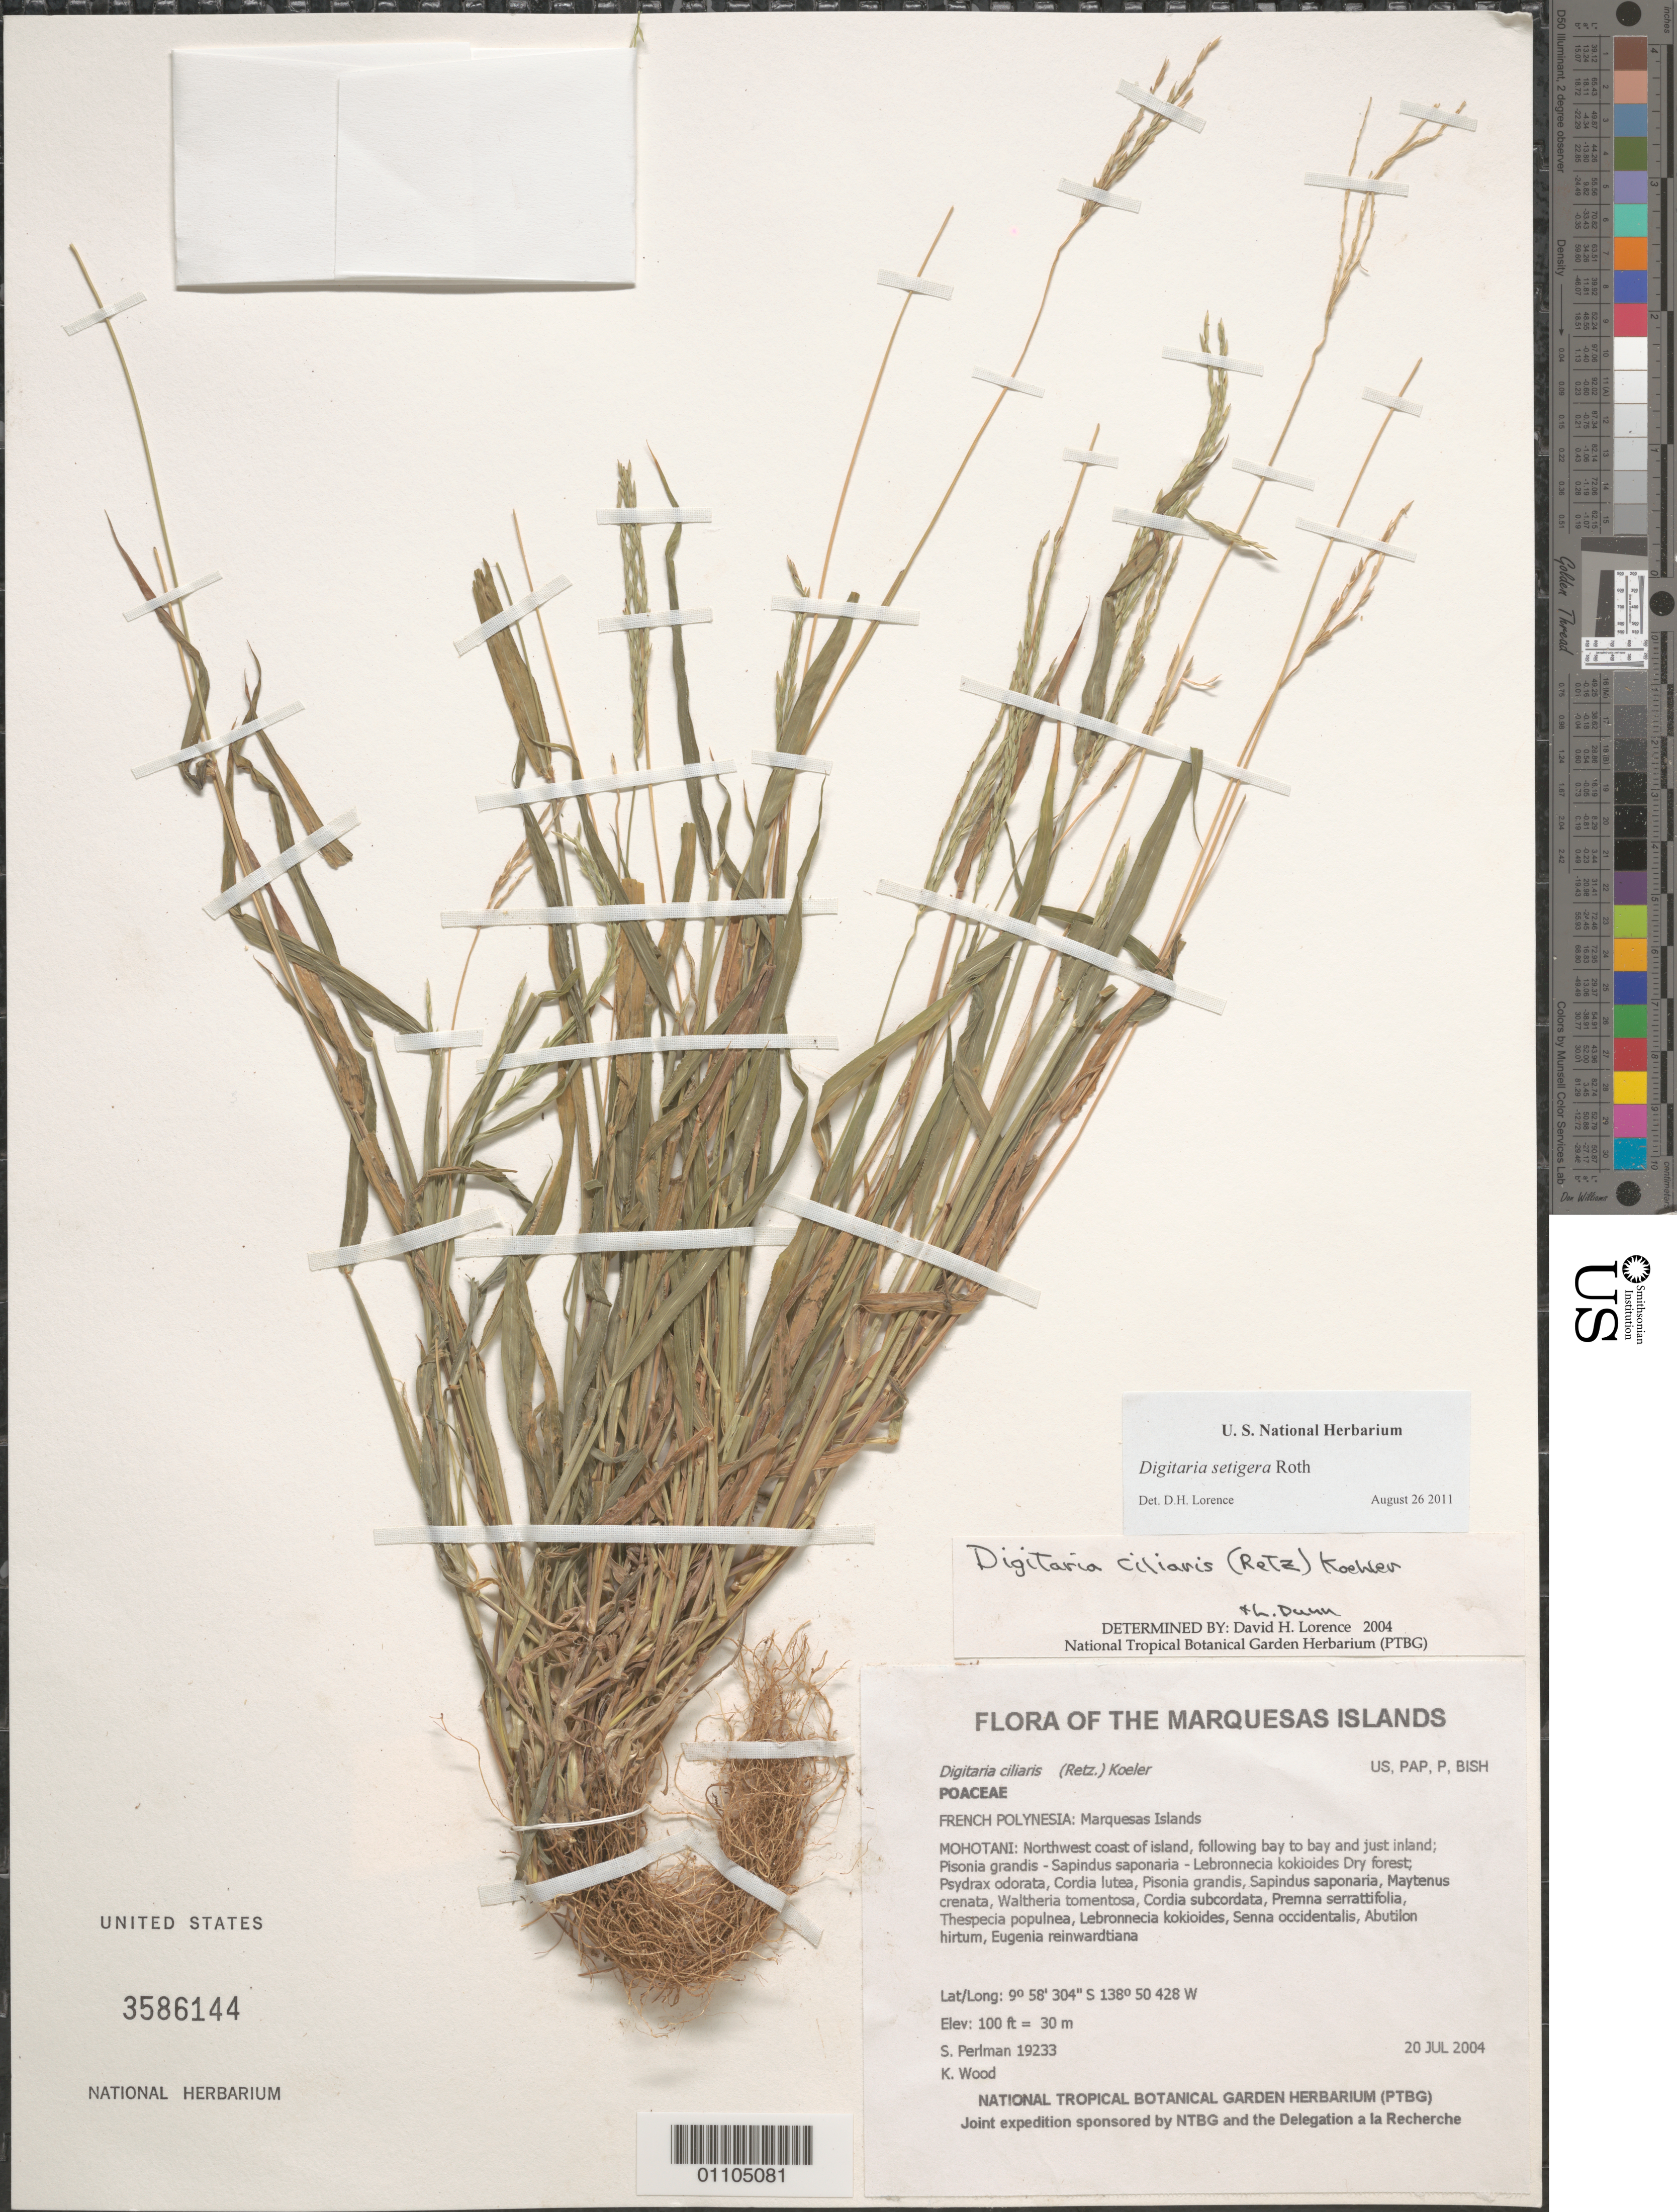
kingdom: Plantae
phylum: Tracheophyta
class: Liliopsida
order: Poales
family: Poaceae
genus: Digitaria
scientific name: Digitaria setigera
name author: Roth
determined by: Veldkamp, J. F.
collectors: S. P. Perlman & K. R. Wood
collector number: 19233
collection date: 2004-07-20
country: French Polynesia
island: Mohotani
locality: Northwest coast of island, following bay to bay and just inland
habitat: Pisonia grandis - Sapindus saponaria - Lebronnecia kokioides Dry forest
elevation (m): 30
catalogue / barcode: US 3586144